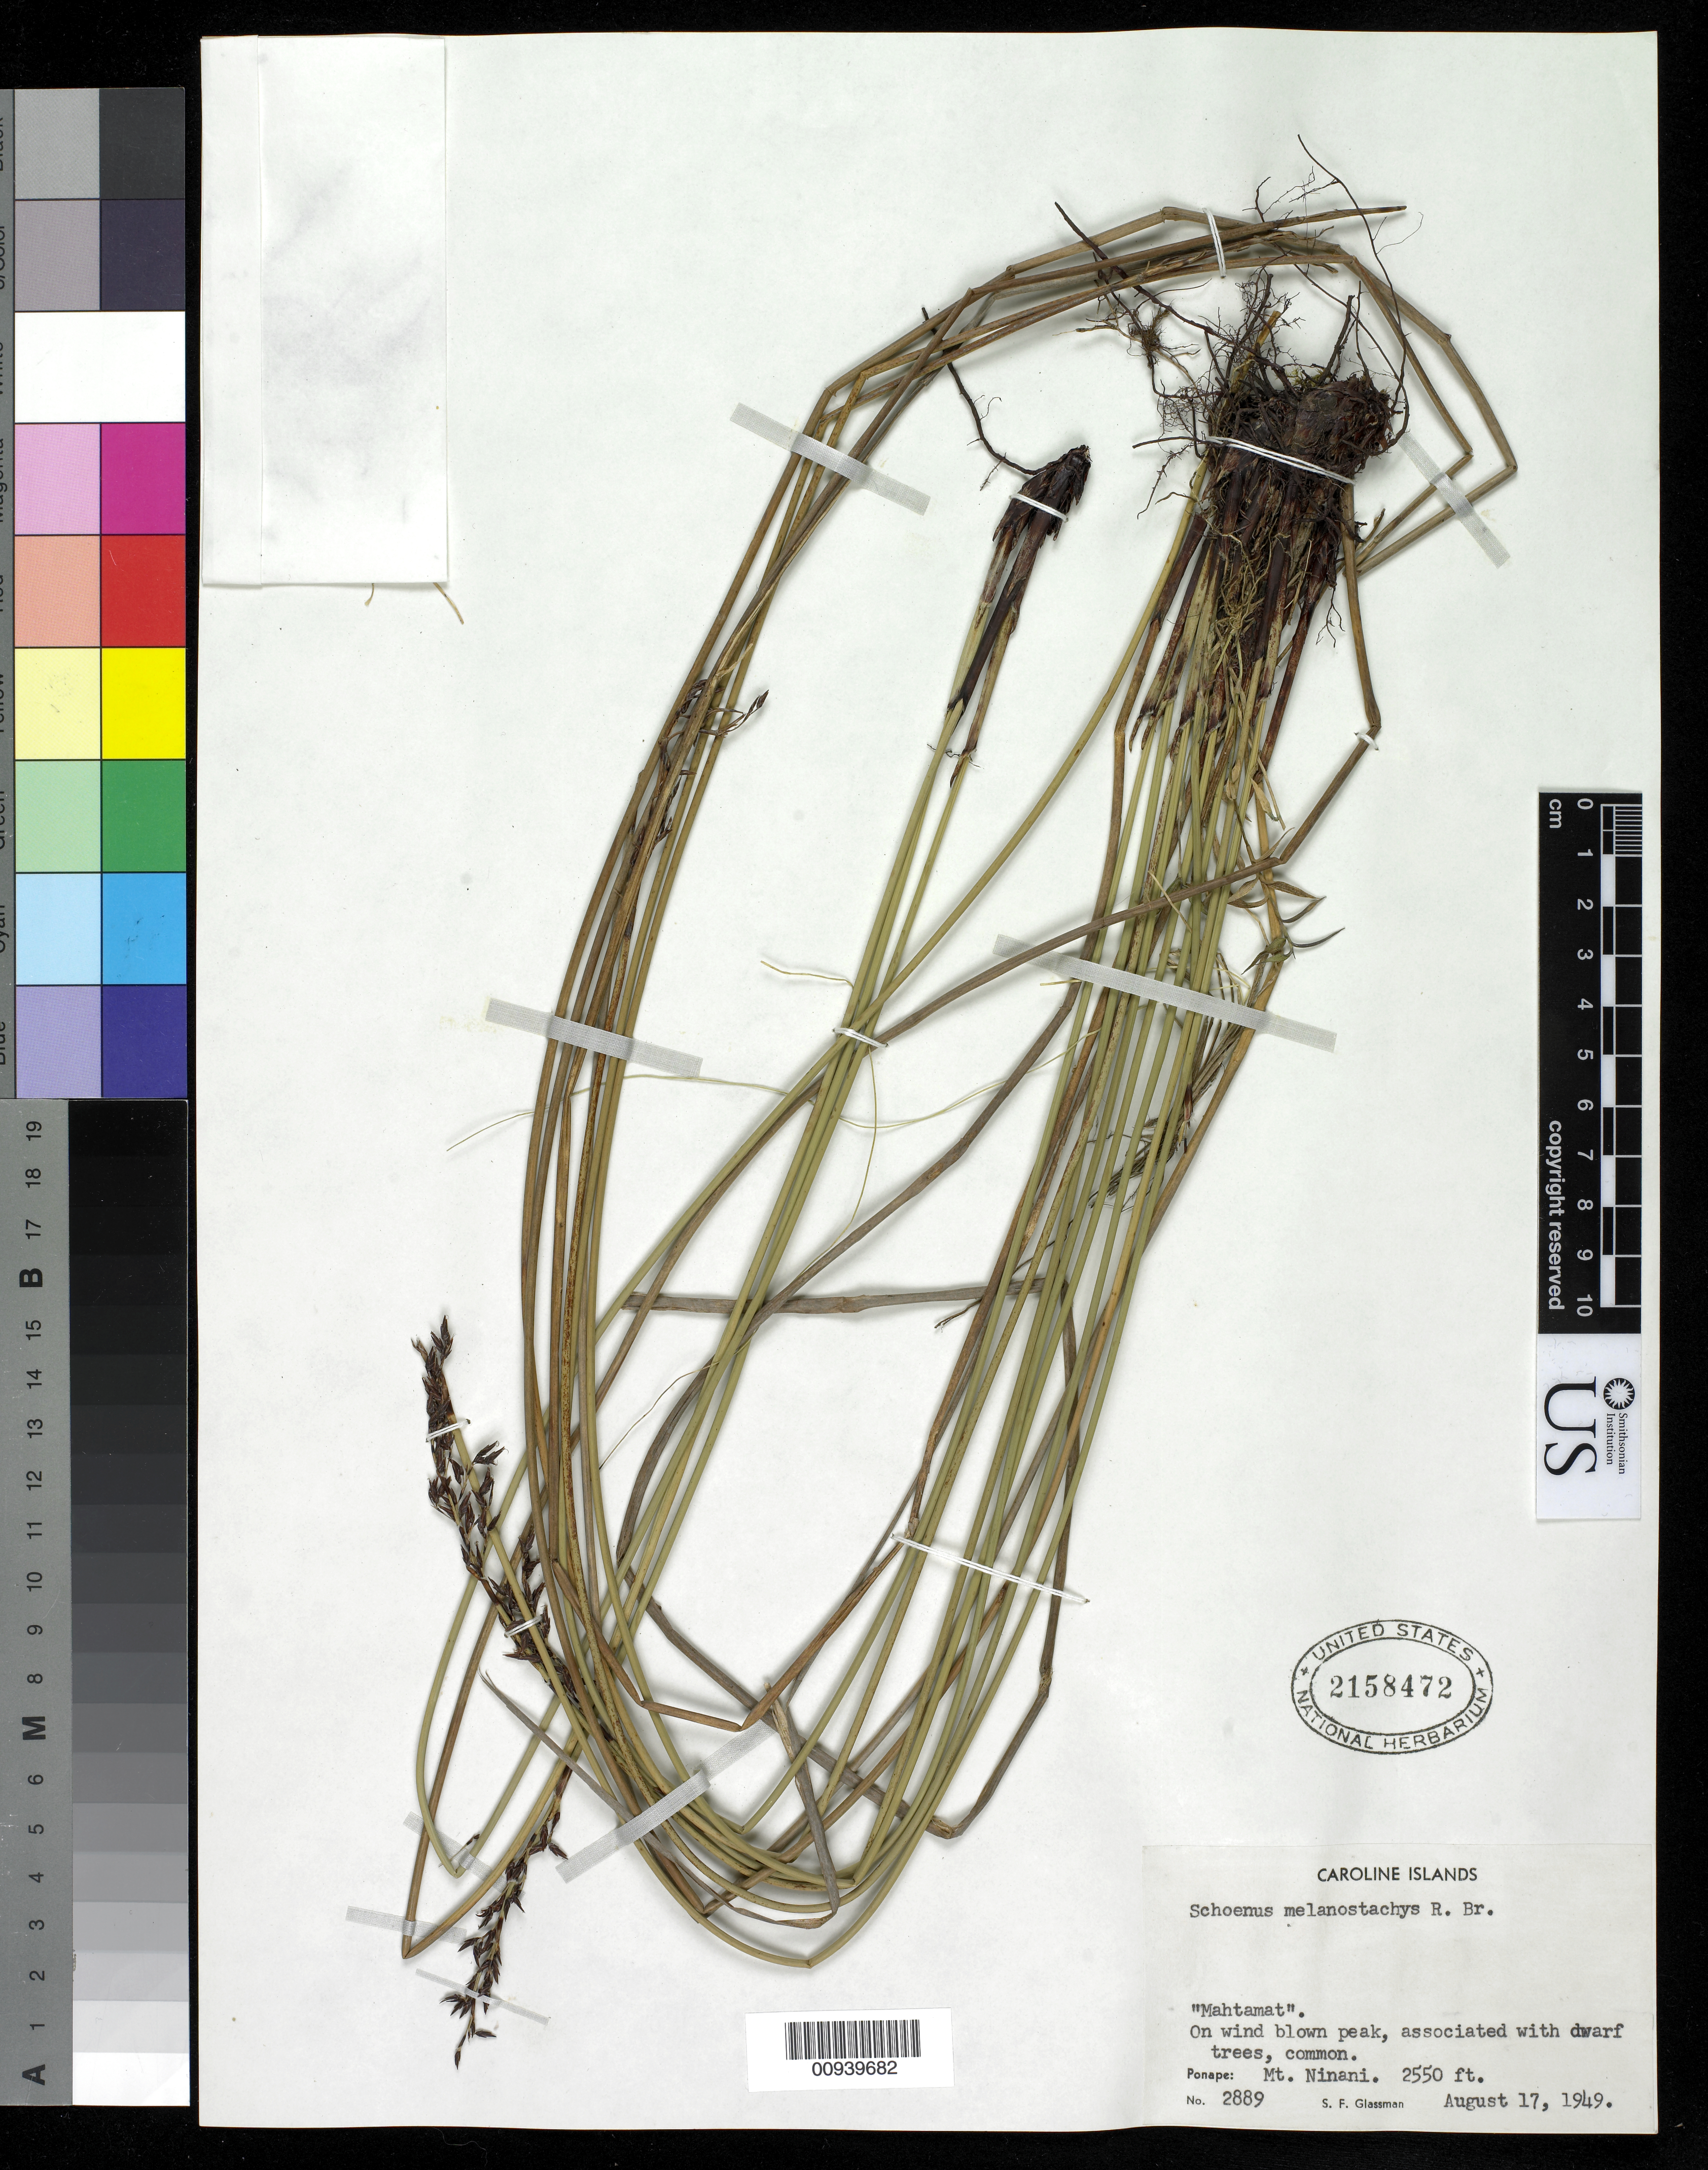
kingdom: Plantae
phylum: Tracheophyta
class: Liliopsida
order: Poales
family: Cyperaceae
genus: Schoenus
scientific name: Schoenus melanostachys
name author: R. Br.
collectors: S. F. Glassman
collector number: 2889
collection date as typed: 17 Aug 1949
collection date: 1949-08-17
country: Micronesia, Federated States of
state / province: Pohnpei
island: Pohnpei [Ponape]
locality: Mt. Ninani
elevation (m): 777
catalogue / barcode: US 2158472